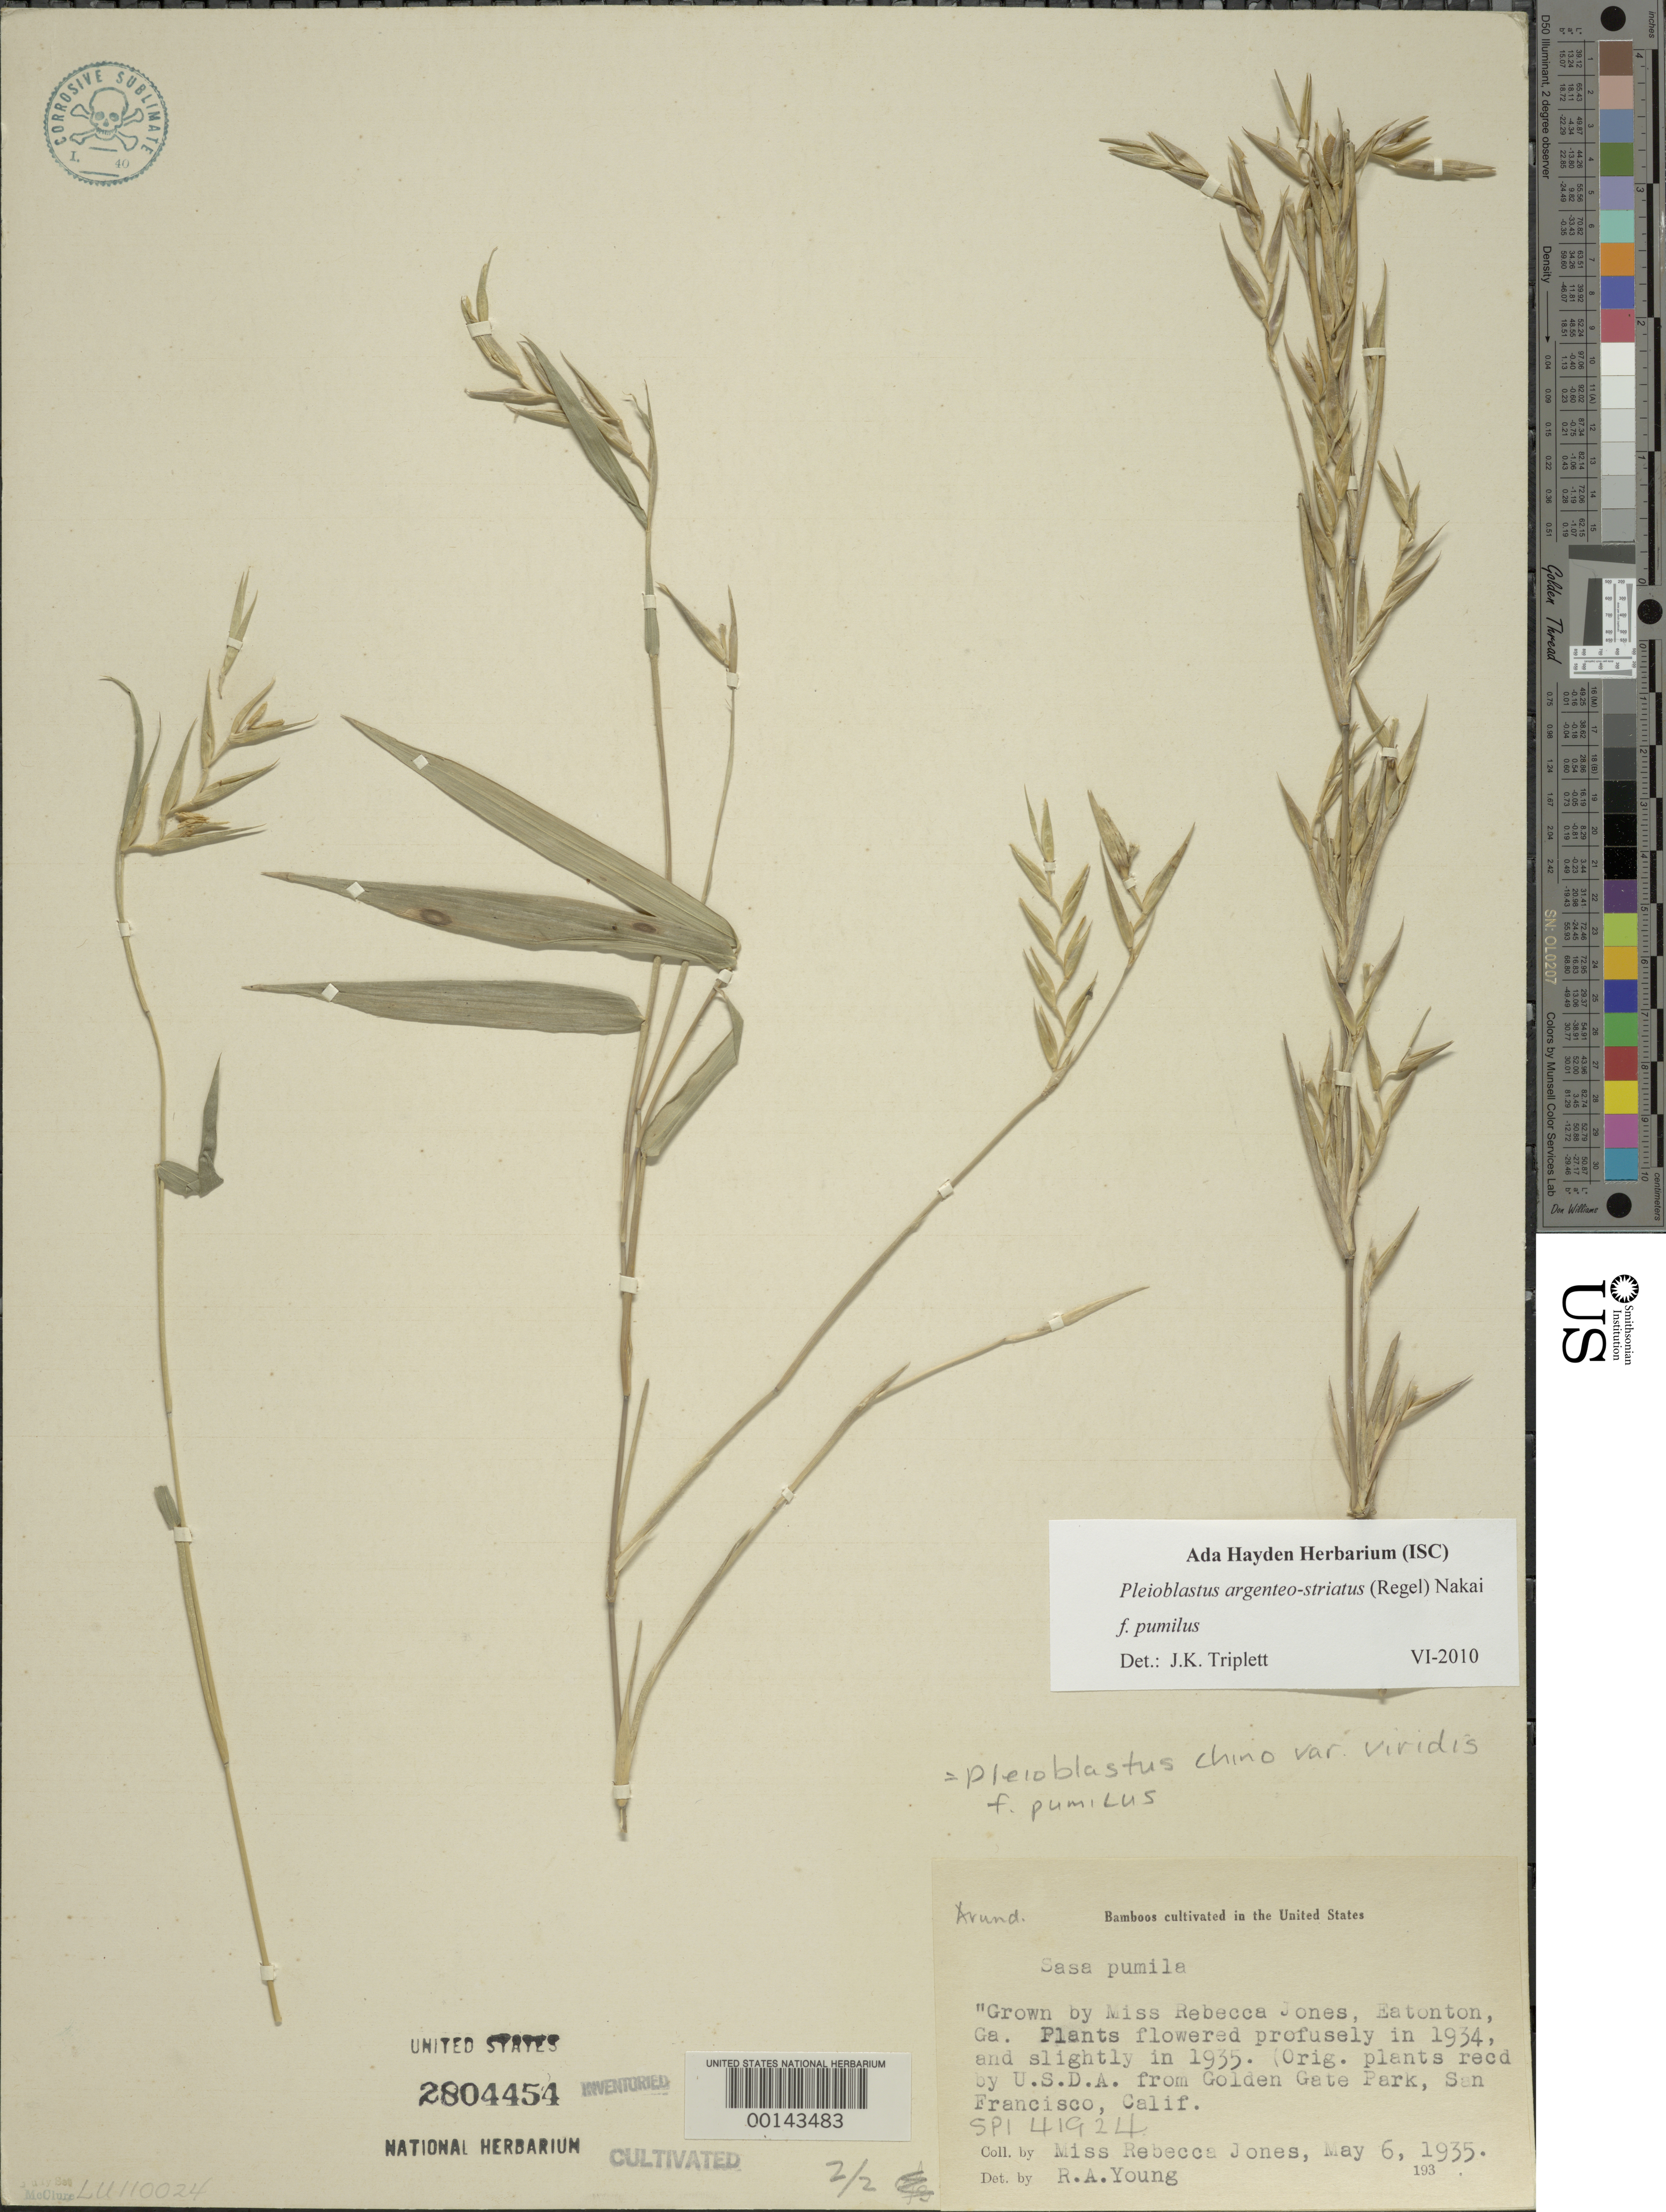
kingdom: Plantae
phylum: Tracheophyta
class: Liliopsida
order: Poales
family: Poaceae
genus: Pleioblastus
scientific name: Pleioblastus argenteostriatus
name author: (Regel) Nakai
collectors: R. Jones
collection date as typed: Apr 1936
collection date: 1936-04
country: United States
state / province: Georgia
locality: Eatonton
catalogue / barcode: US 2804454